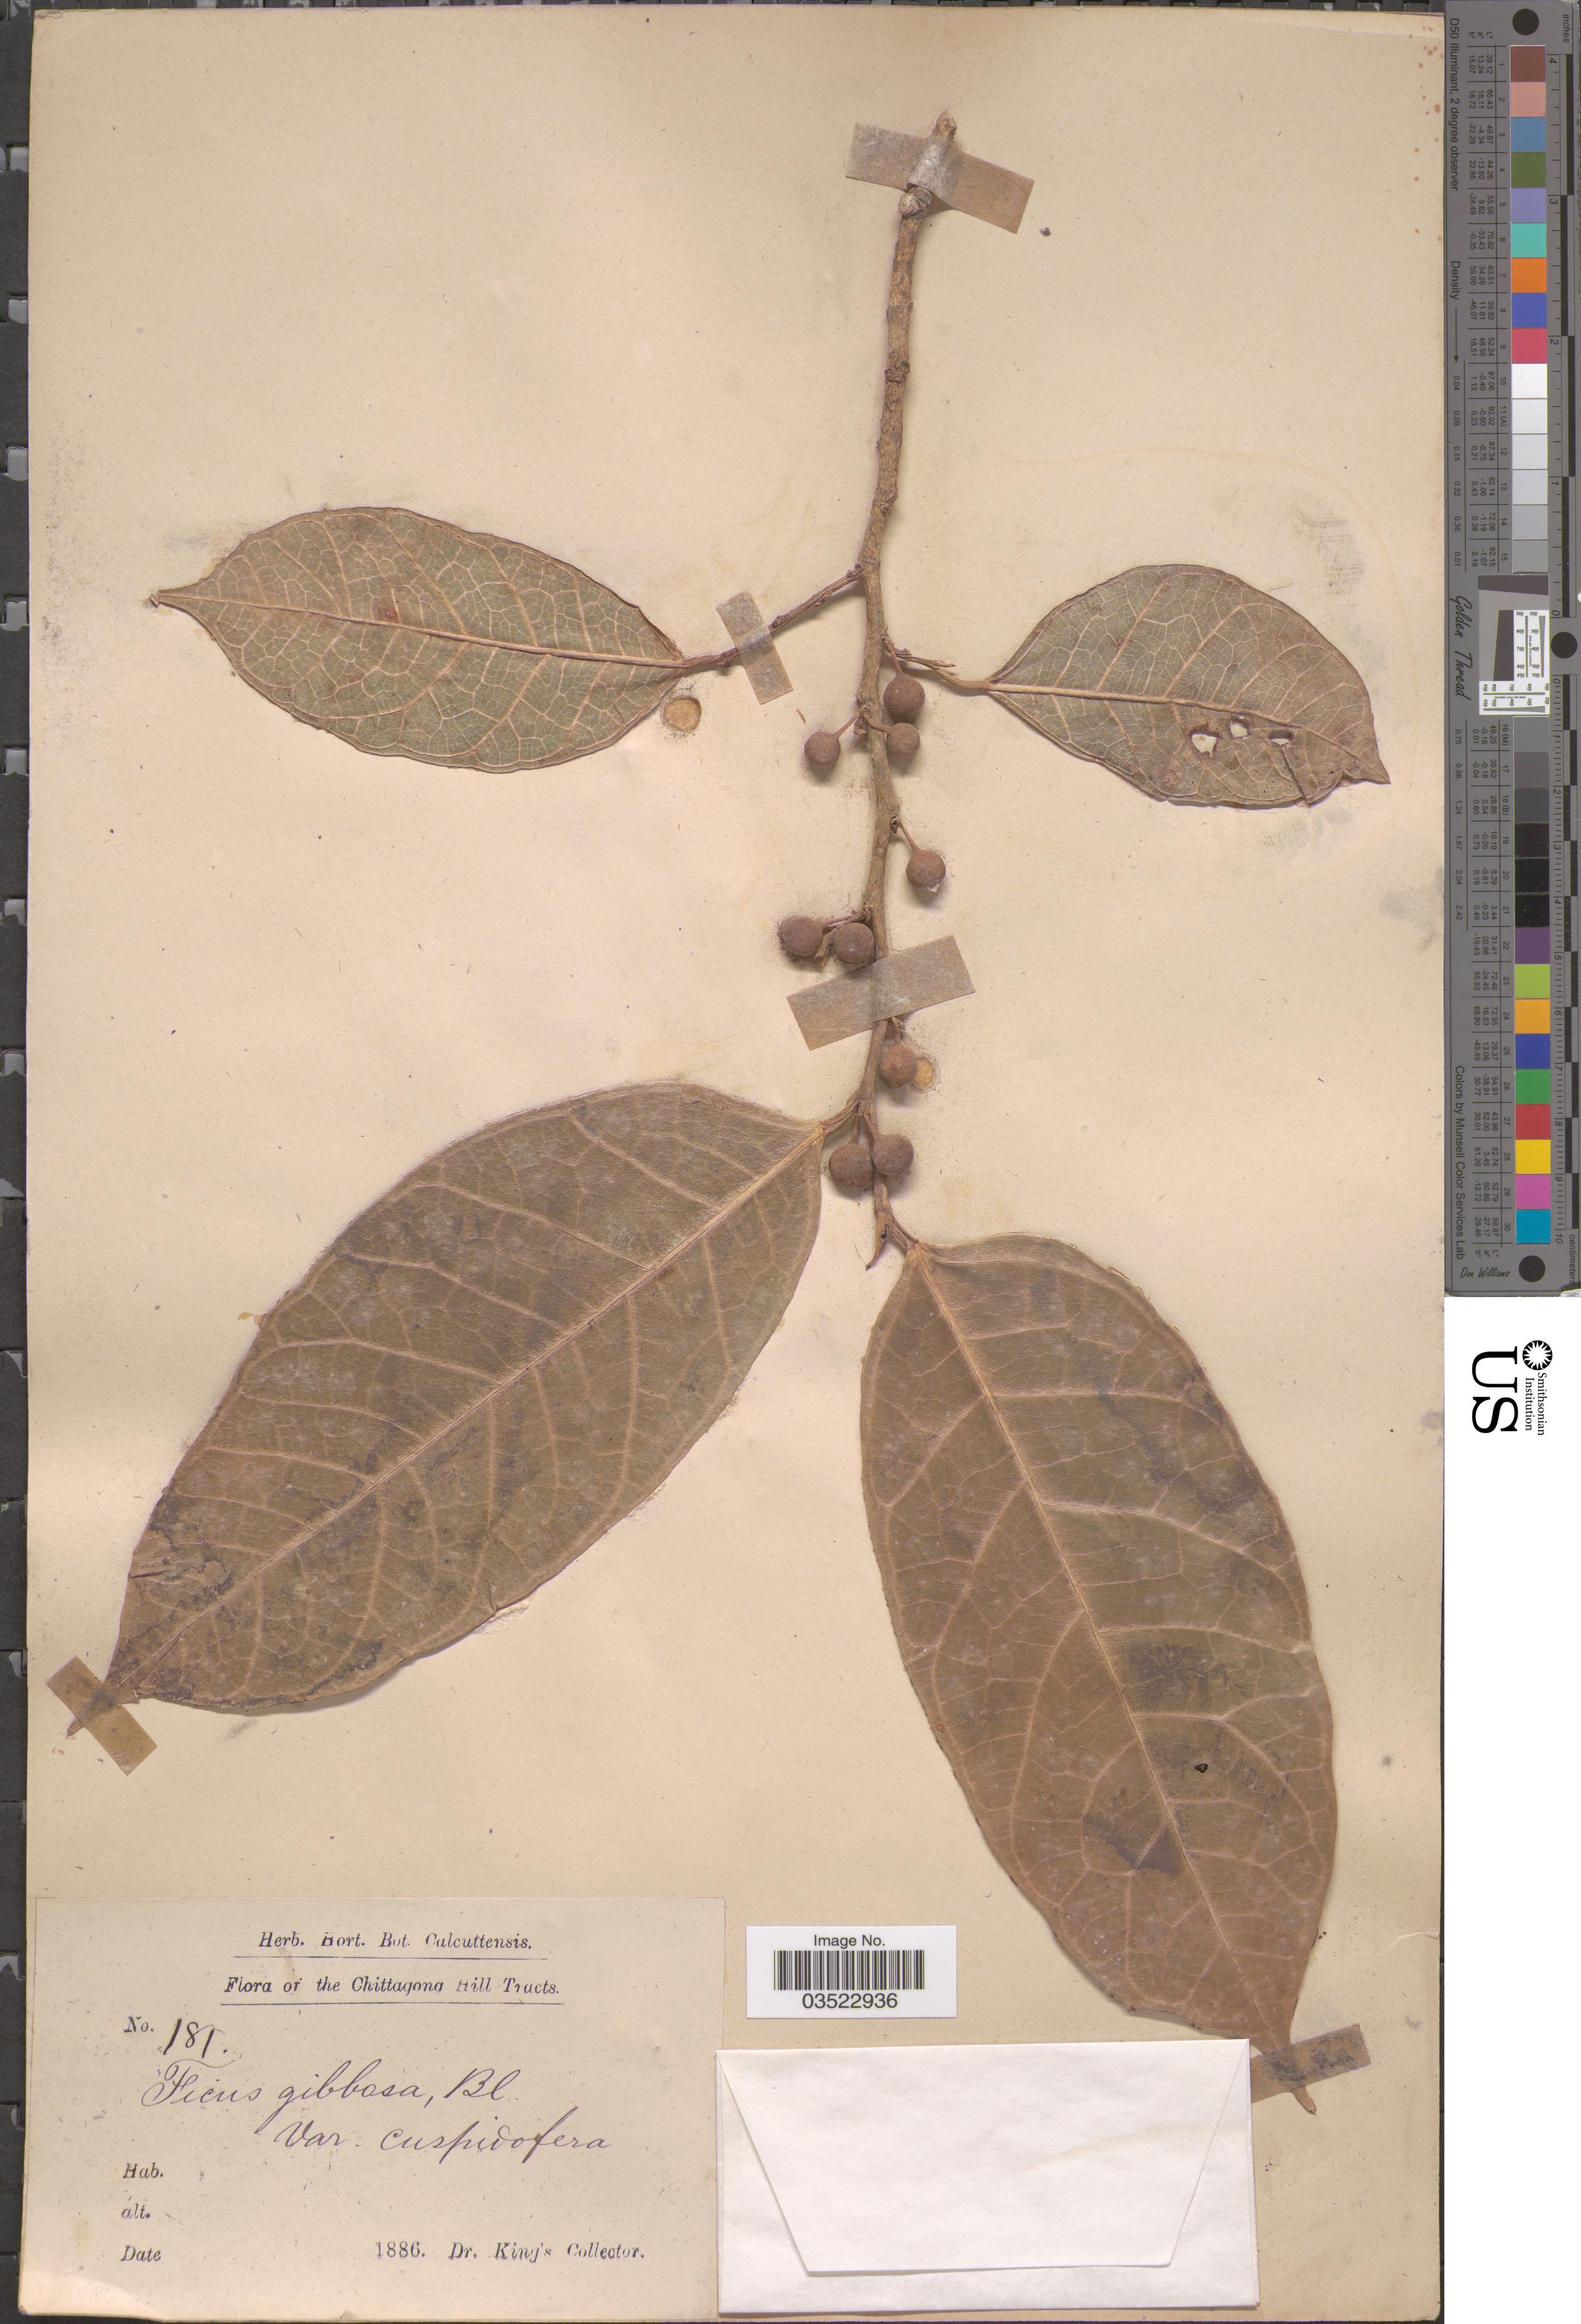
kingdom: Plantae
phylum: Tracheophyta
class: Magnoliopsida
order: Rosales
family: Moraceae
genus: Ficus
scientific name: Ficus tinctoria subsp. parasitica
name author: (J. Koenig ex Willd.) Corner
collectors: Dr. King's collector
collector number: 181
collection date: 1886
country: India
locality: The Chittagong Hill Tracts.